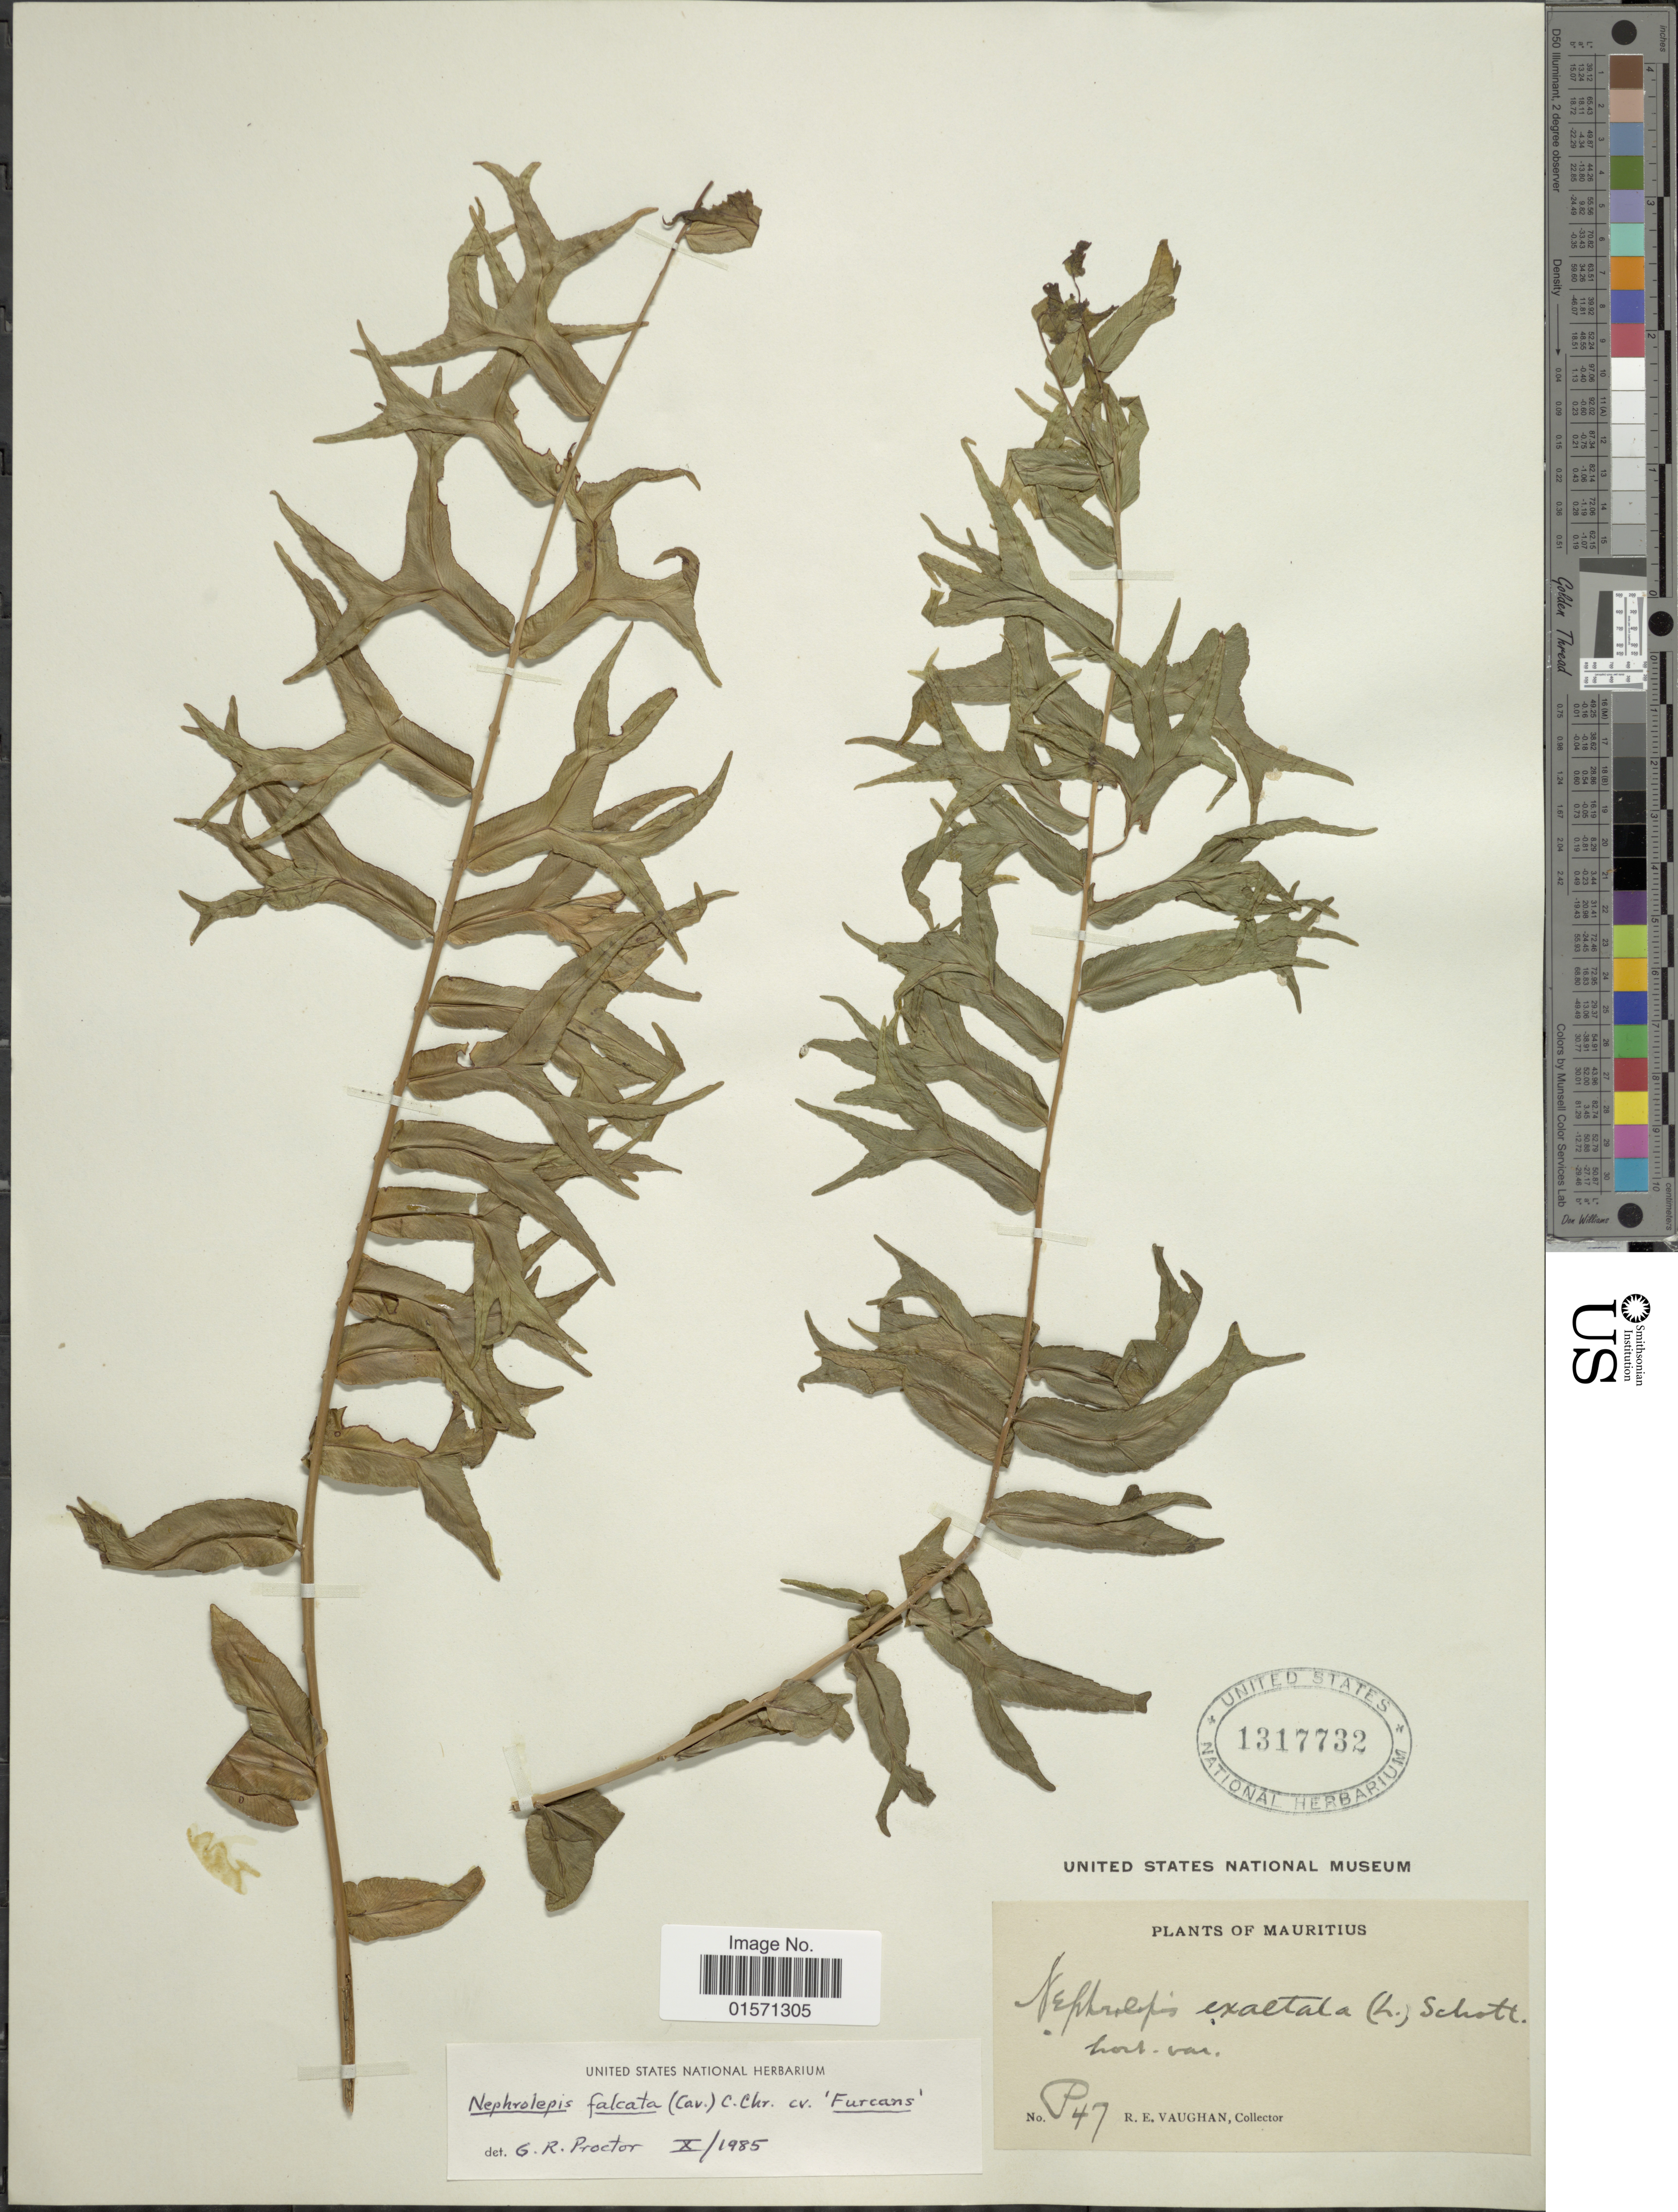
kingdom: Plantae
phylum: Tracheophyta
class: Polypodiopsida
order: Polypodiales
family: Nephrolepidaceae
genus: Nephrolepis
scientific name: Nephrolepis falcata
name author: (Cav.) C. Chr.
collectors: R. Vaughan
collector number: P47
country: Mauritius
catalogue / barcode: US 1317732